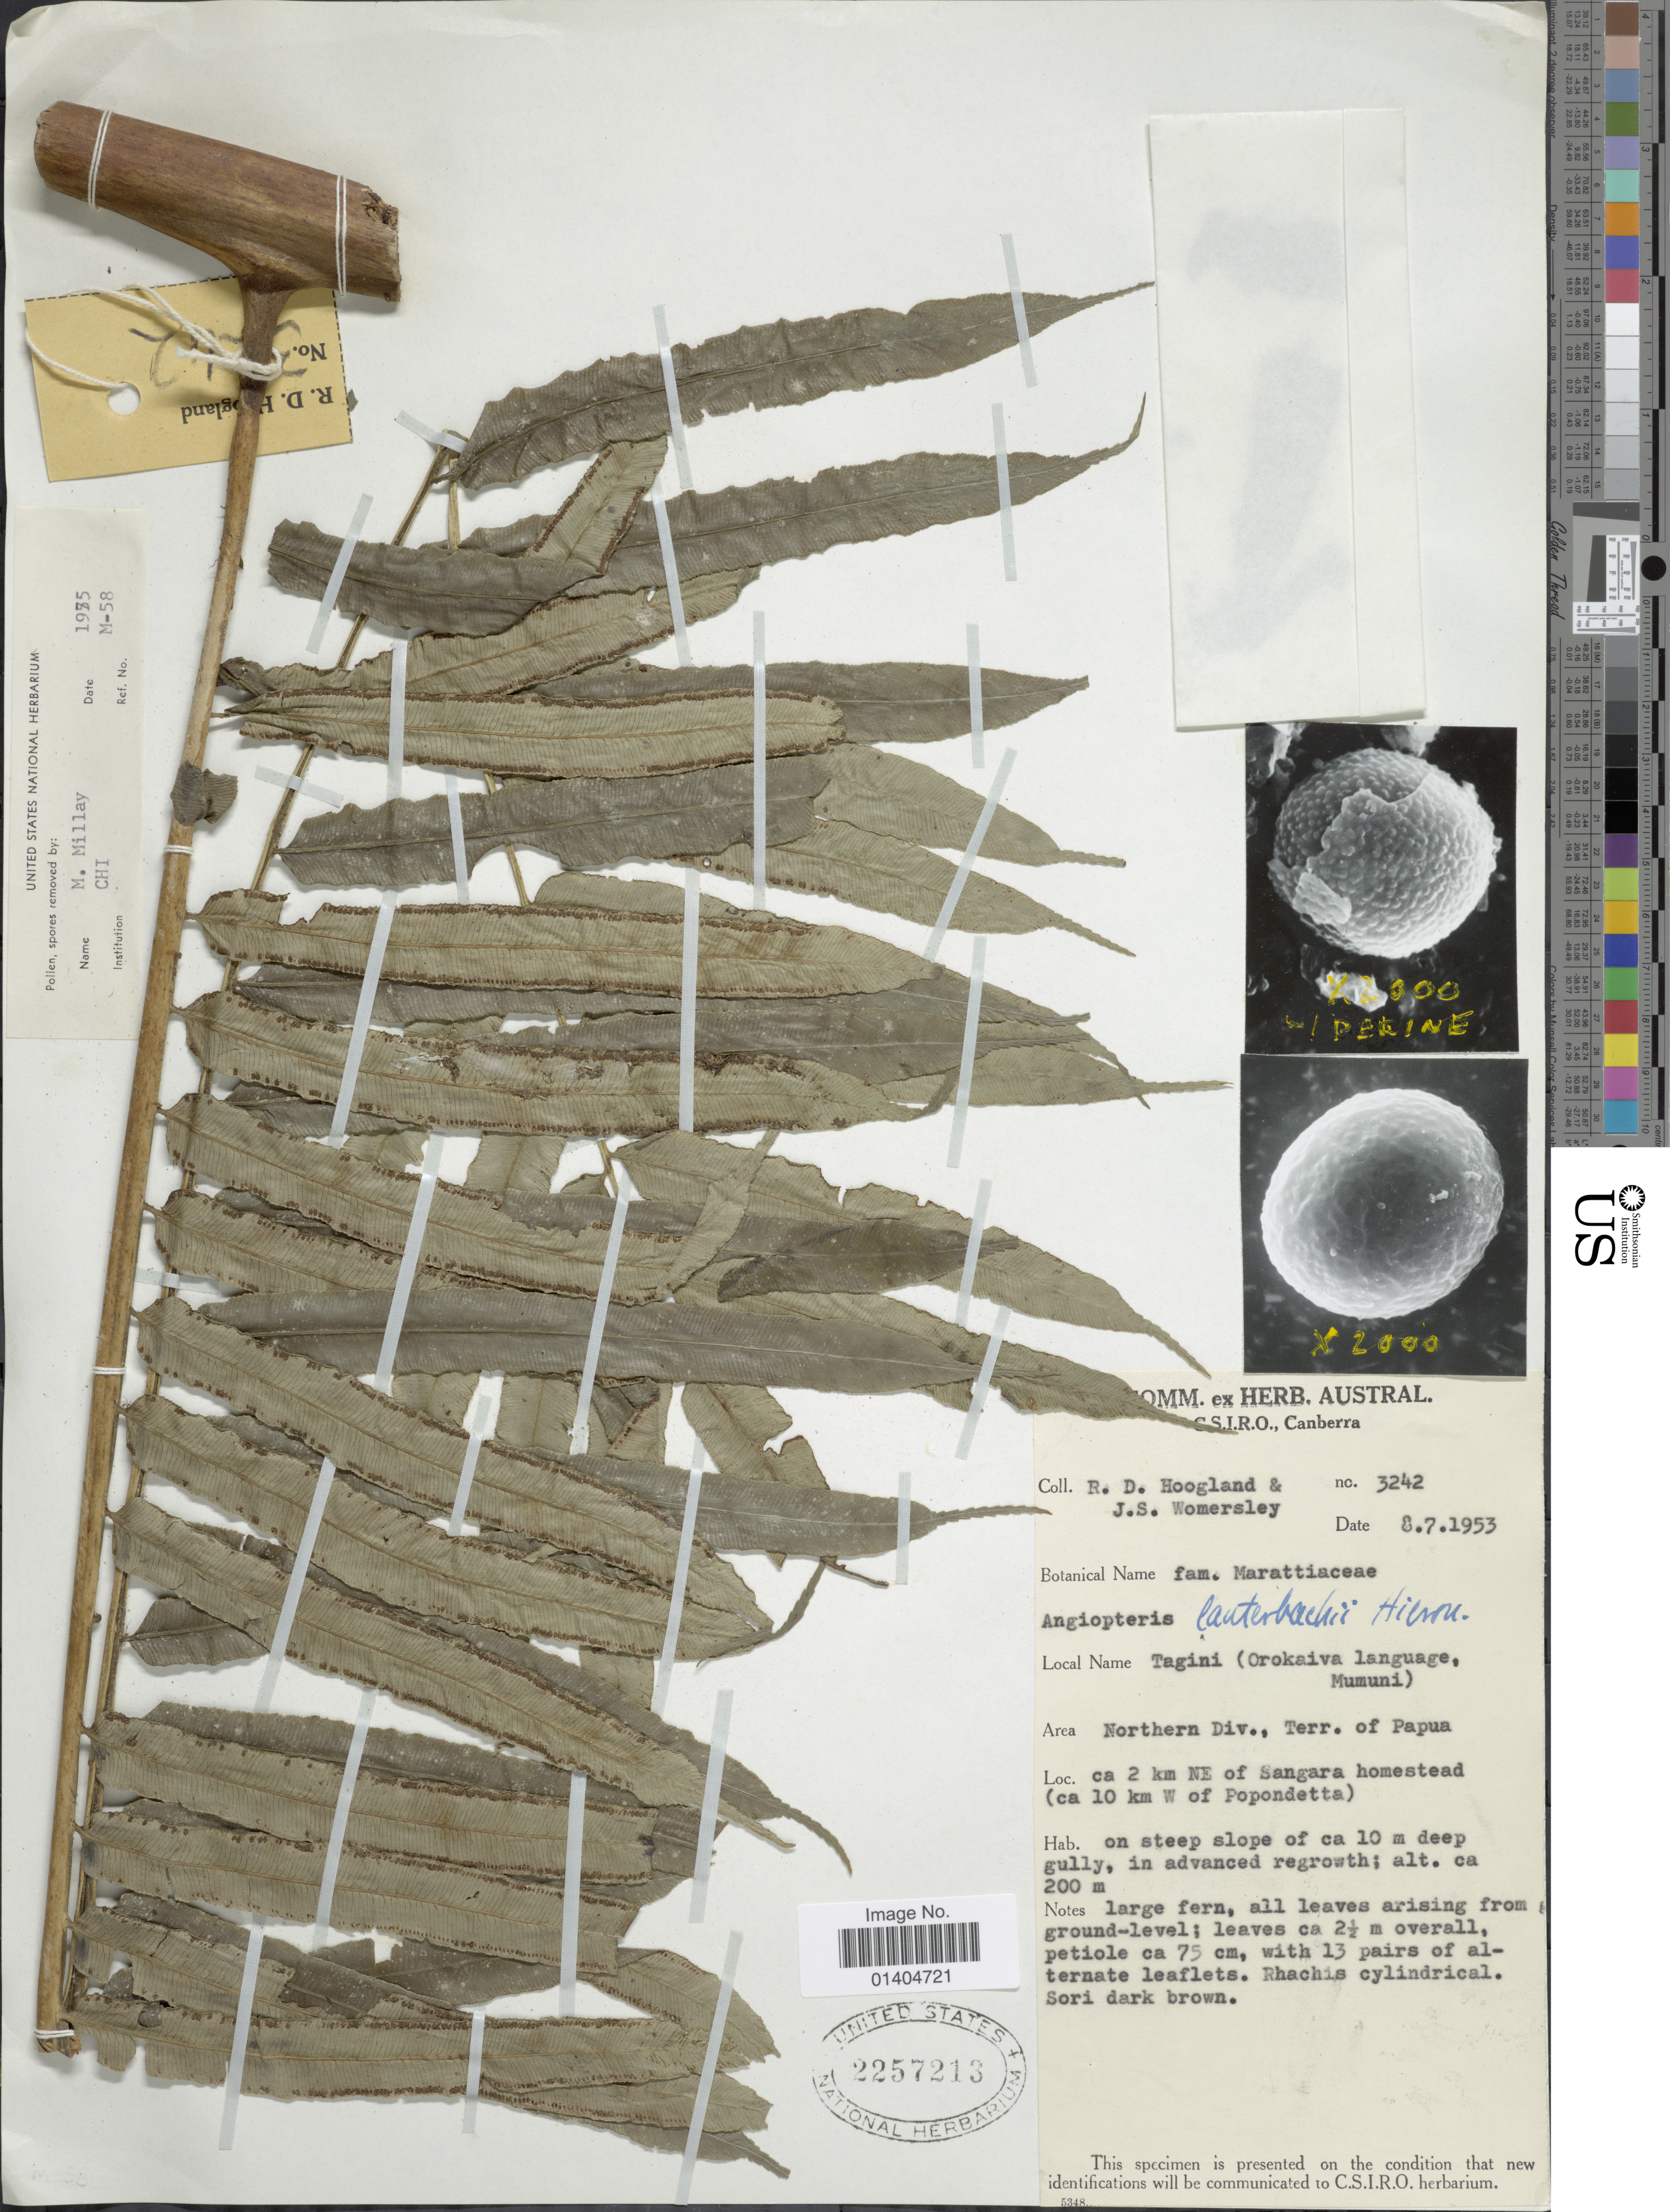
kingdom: Plantae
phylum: Tracheophyta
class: Polypodiopsida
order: Marattiales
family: Marattiaceae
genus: Angiopteris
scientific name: Angiopteris lauterbachii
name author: Hieron.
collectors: R. D. Hoogland & J. S. Womersley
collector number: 3242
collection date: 1953-07-08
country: Papua New Guinea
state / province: Northern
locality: Northern Div., Terr. of Papua ca 2 km NE of Sangara homestead (ca 10 km W of Popondetta)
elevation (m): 200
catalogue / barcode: US 2257213